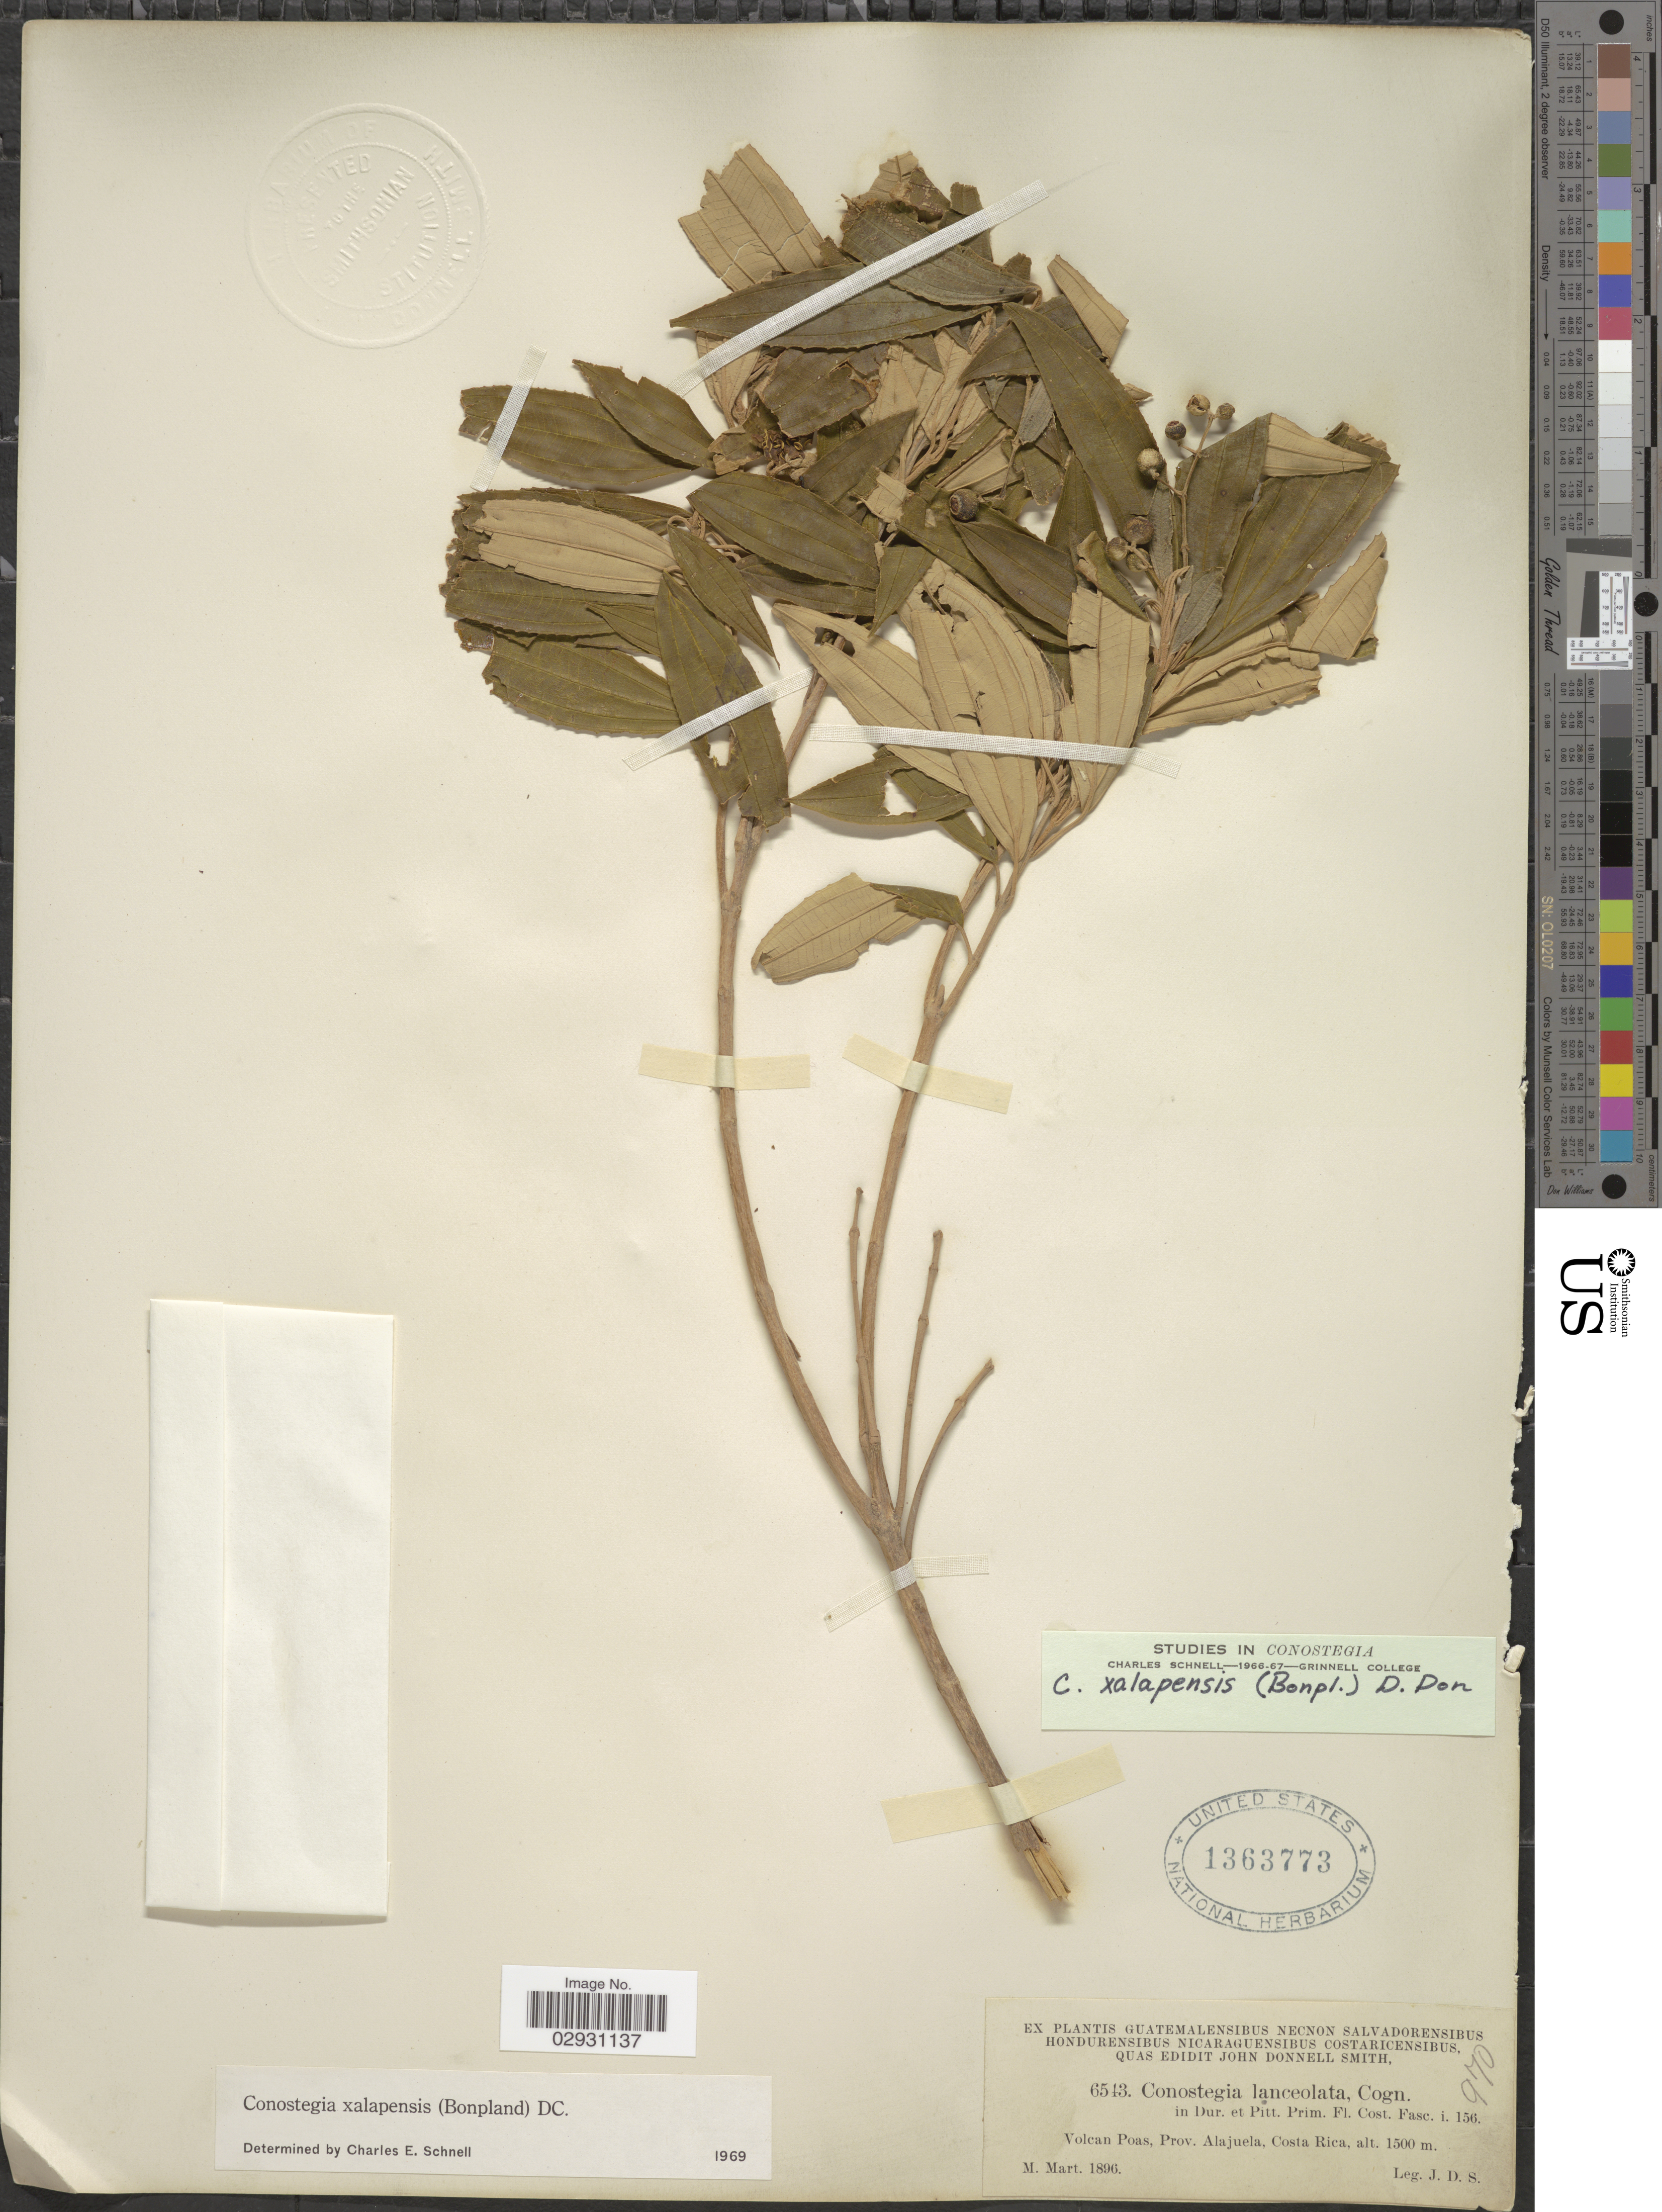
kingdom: Plantae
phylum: Tracheophyta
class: Magnoliopsida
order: Myrtales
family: Melastomataceae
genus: Conostegia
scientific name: Conostegia quadrangularis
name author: Schltdl. ex Steud.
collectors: J. Donnell Smith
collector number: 6543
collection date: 1896-03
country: Costa Rica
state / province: Alajuela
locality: Volcan Poas.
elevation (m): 1500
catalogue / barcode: US 1363773